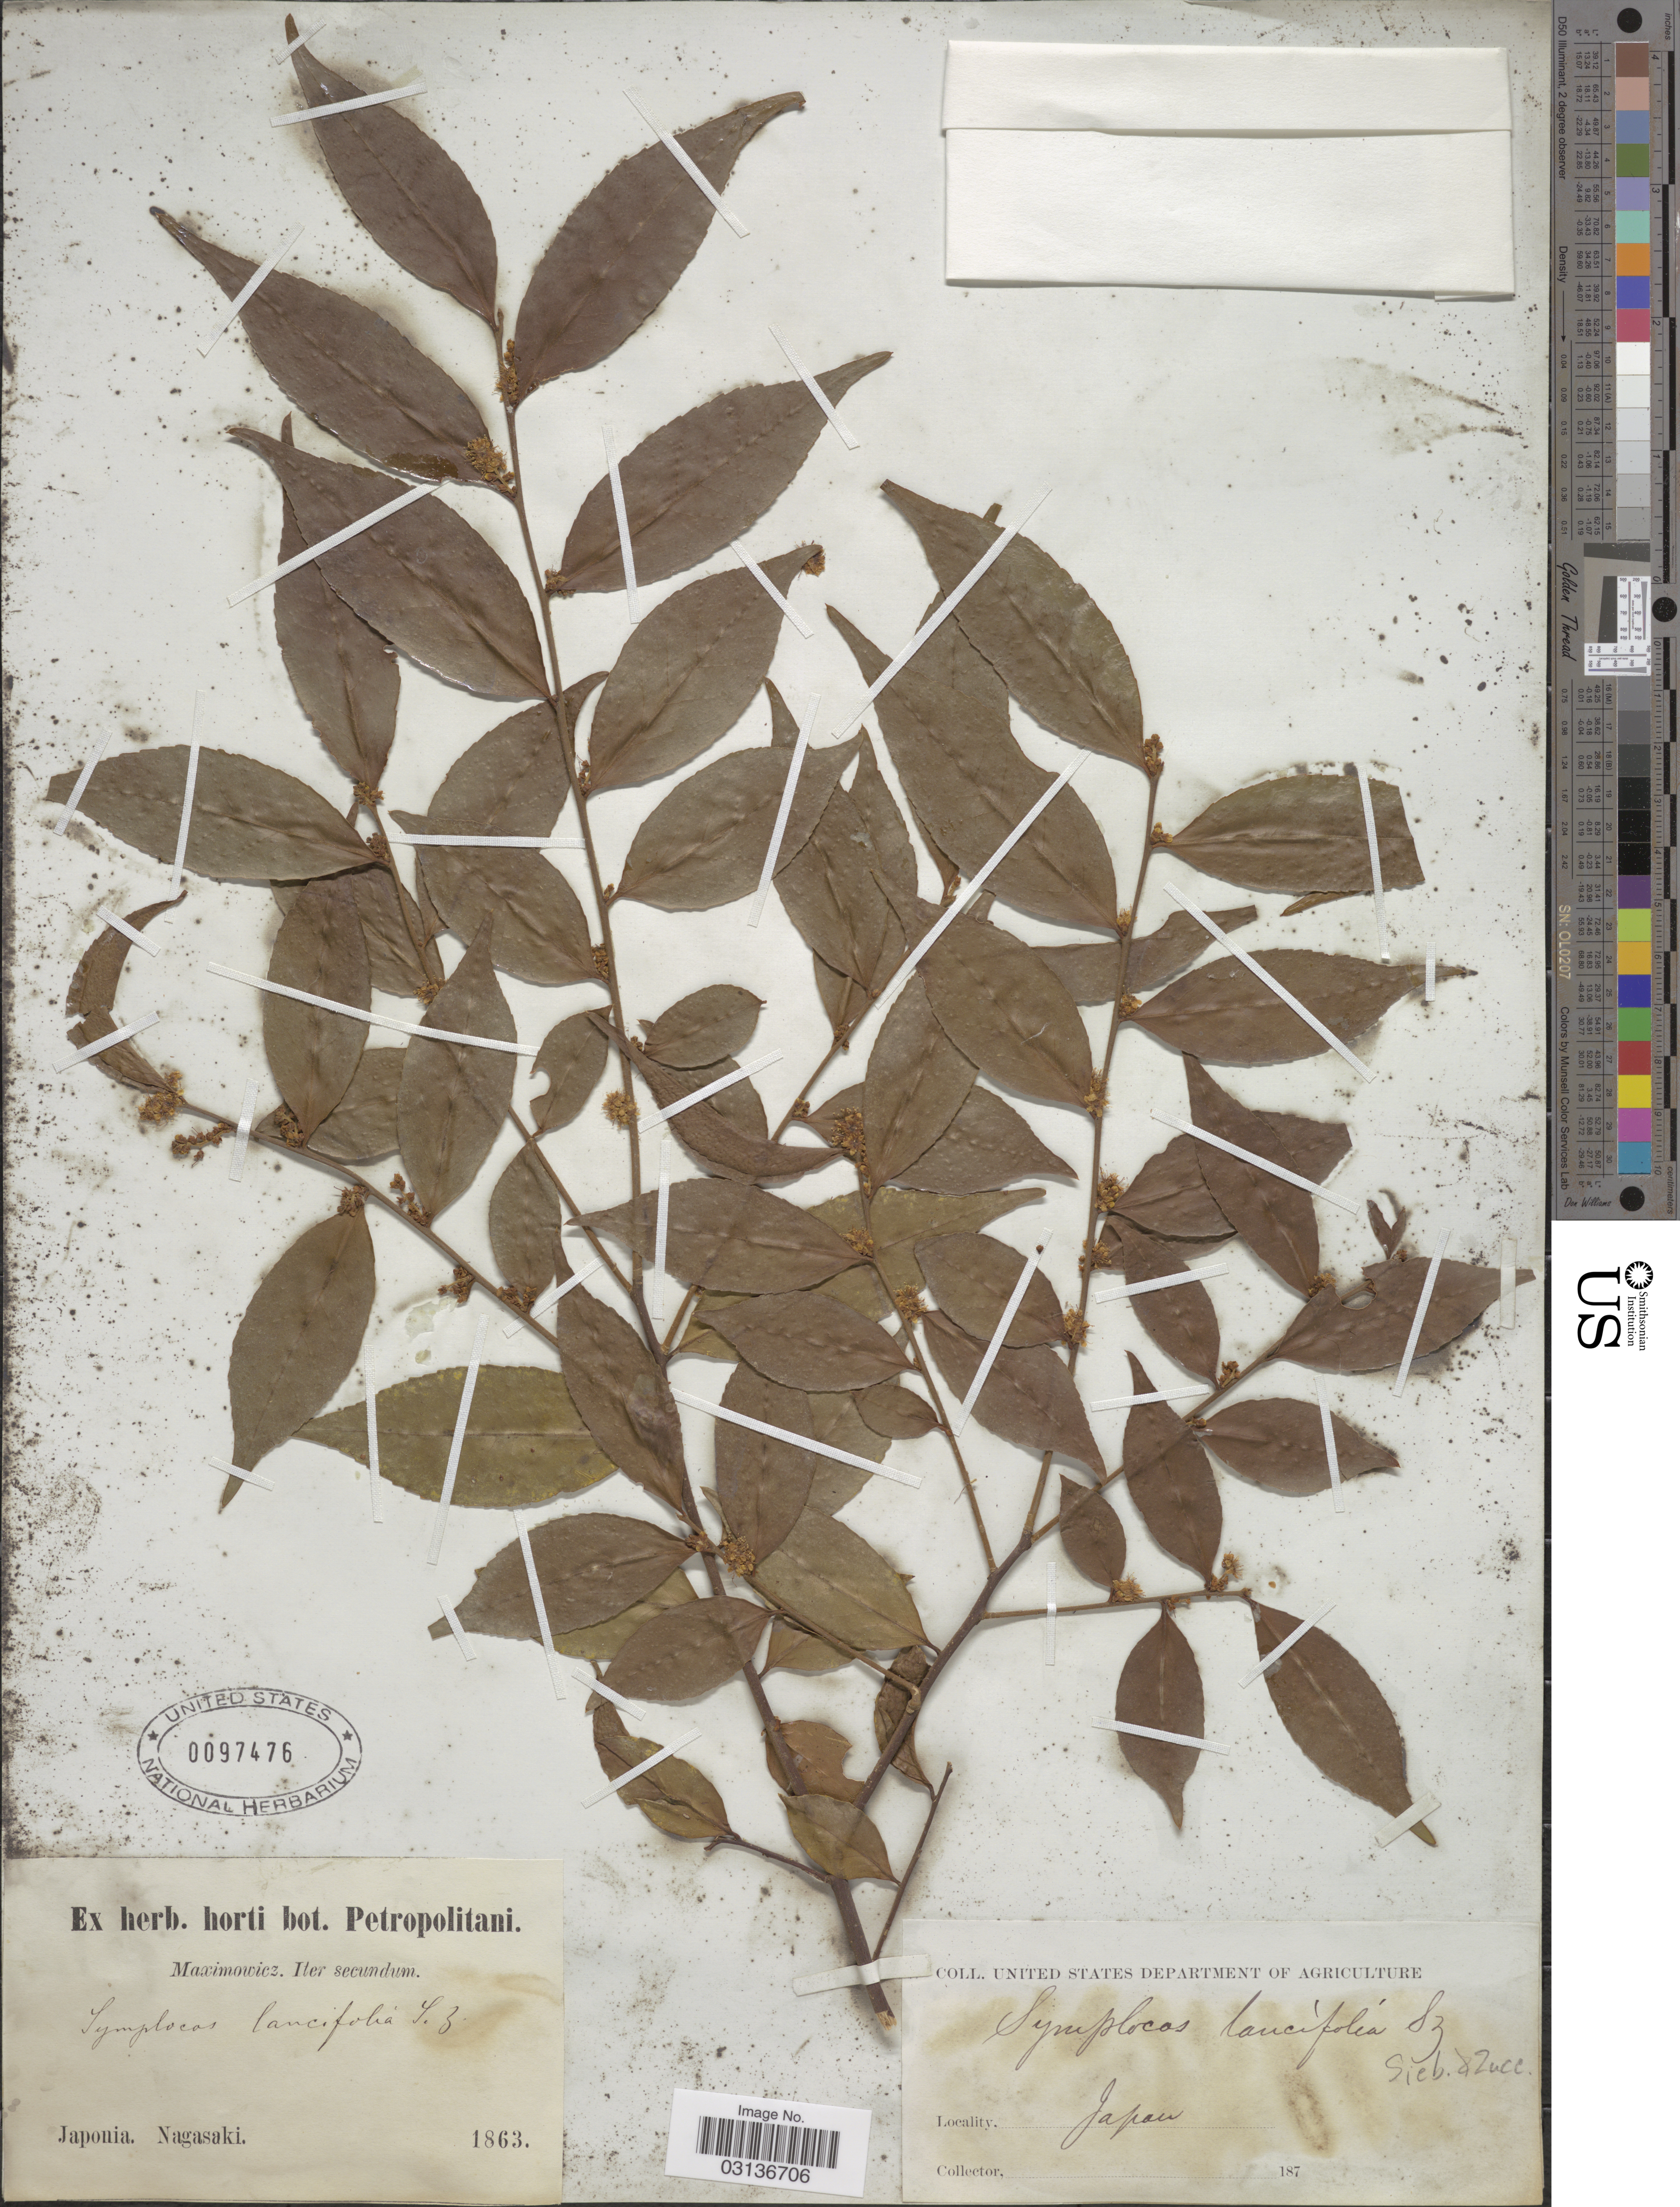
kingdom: Plantae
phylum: Tracheophyta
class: Magnoliopsida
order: Ericales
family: Symplocaceae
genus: Symplocos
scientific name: Symplocos lancifolia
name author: Siebert & Zucc.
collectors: -. Maximowicz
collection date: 1863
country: Japan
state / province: Nagasaki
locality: Japonia.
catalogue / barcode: US 97476